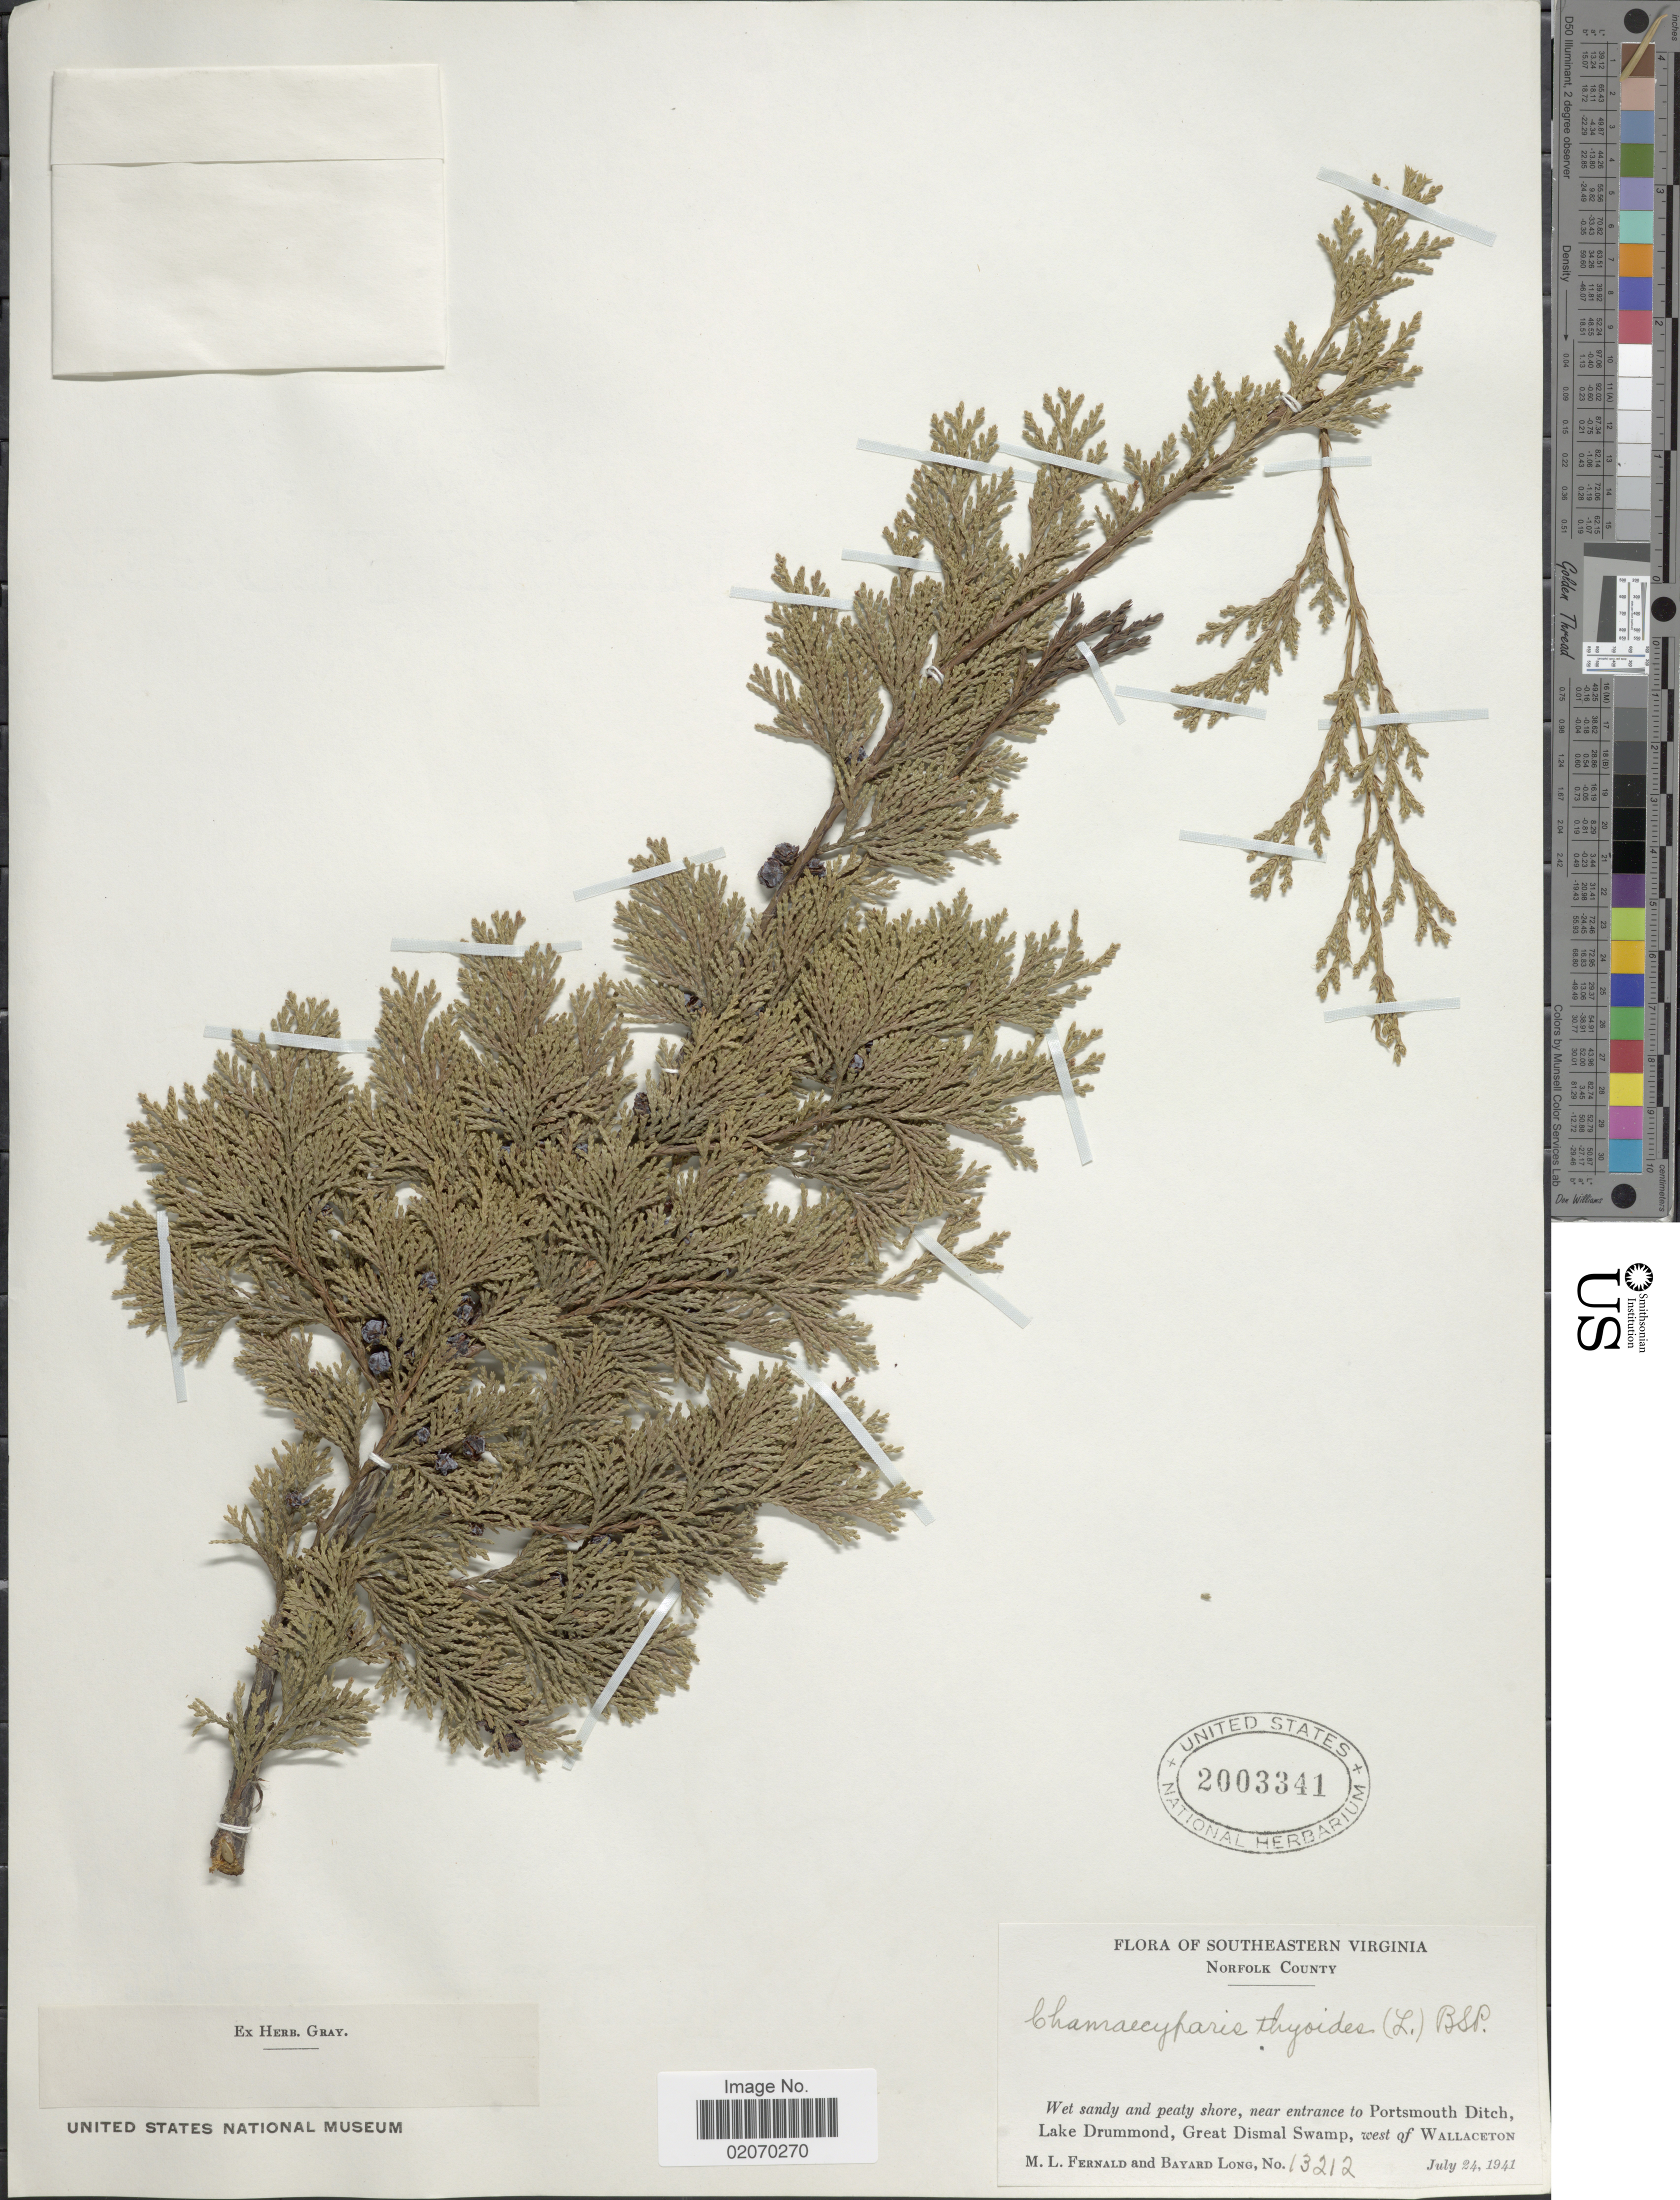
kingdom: Plantae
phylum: Tracheophyta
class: Pinopsida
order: Pinales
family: Cupressaceae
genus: Chamaecyparis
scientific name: Chamaecyparis nootkatensis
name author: (D. Don) Spach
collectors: M. L. Fernald & B. Long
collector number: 13212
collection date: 1941-07-24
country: United States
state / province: Virginia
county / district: City of Norfolk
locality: Southeastern Virginia. Norfolk County. Lake Drummond, Great Dismal Swamp, west of Wallaceton. near entrance to Portsmouth Ditch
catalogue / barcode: US 2003341